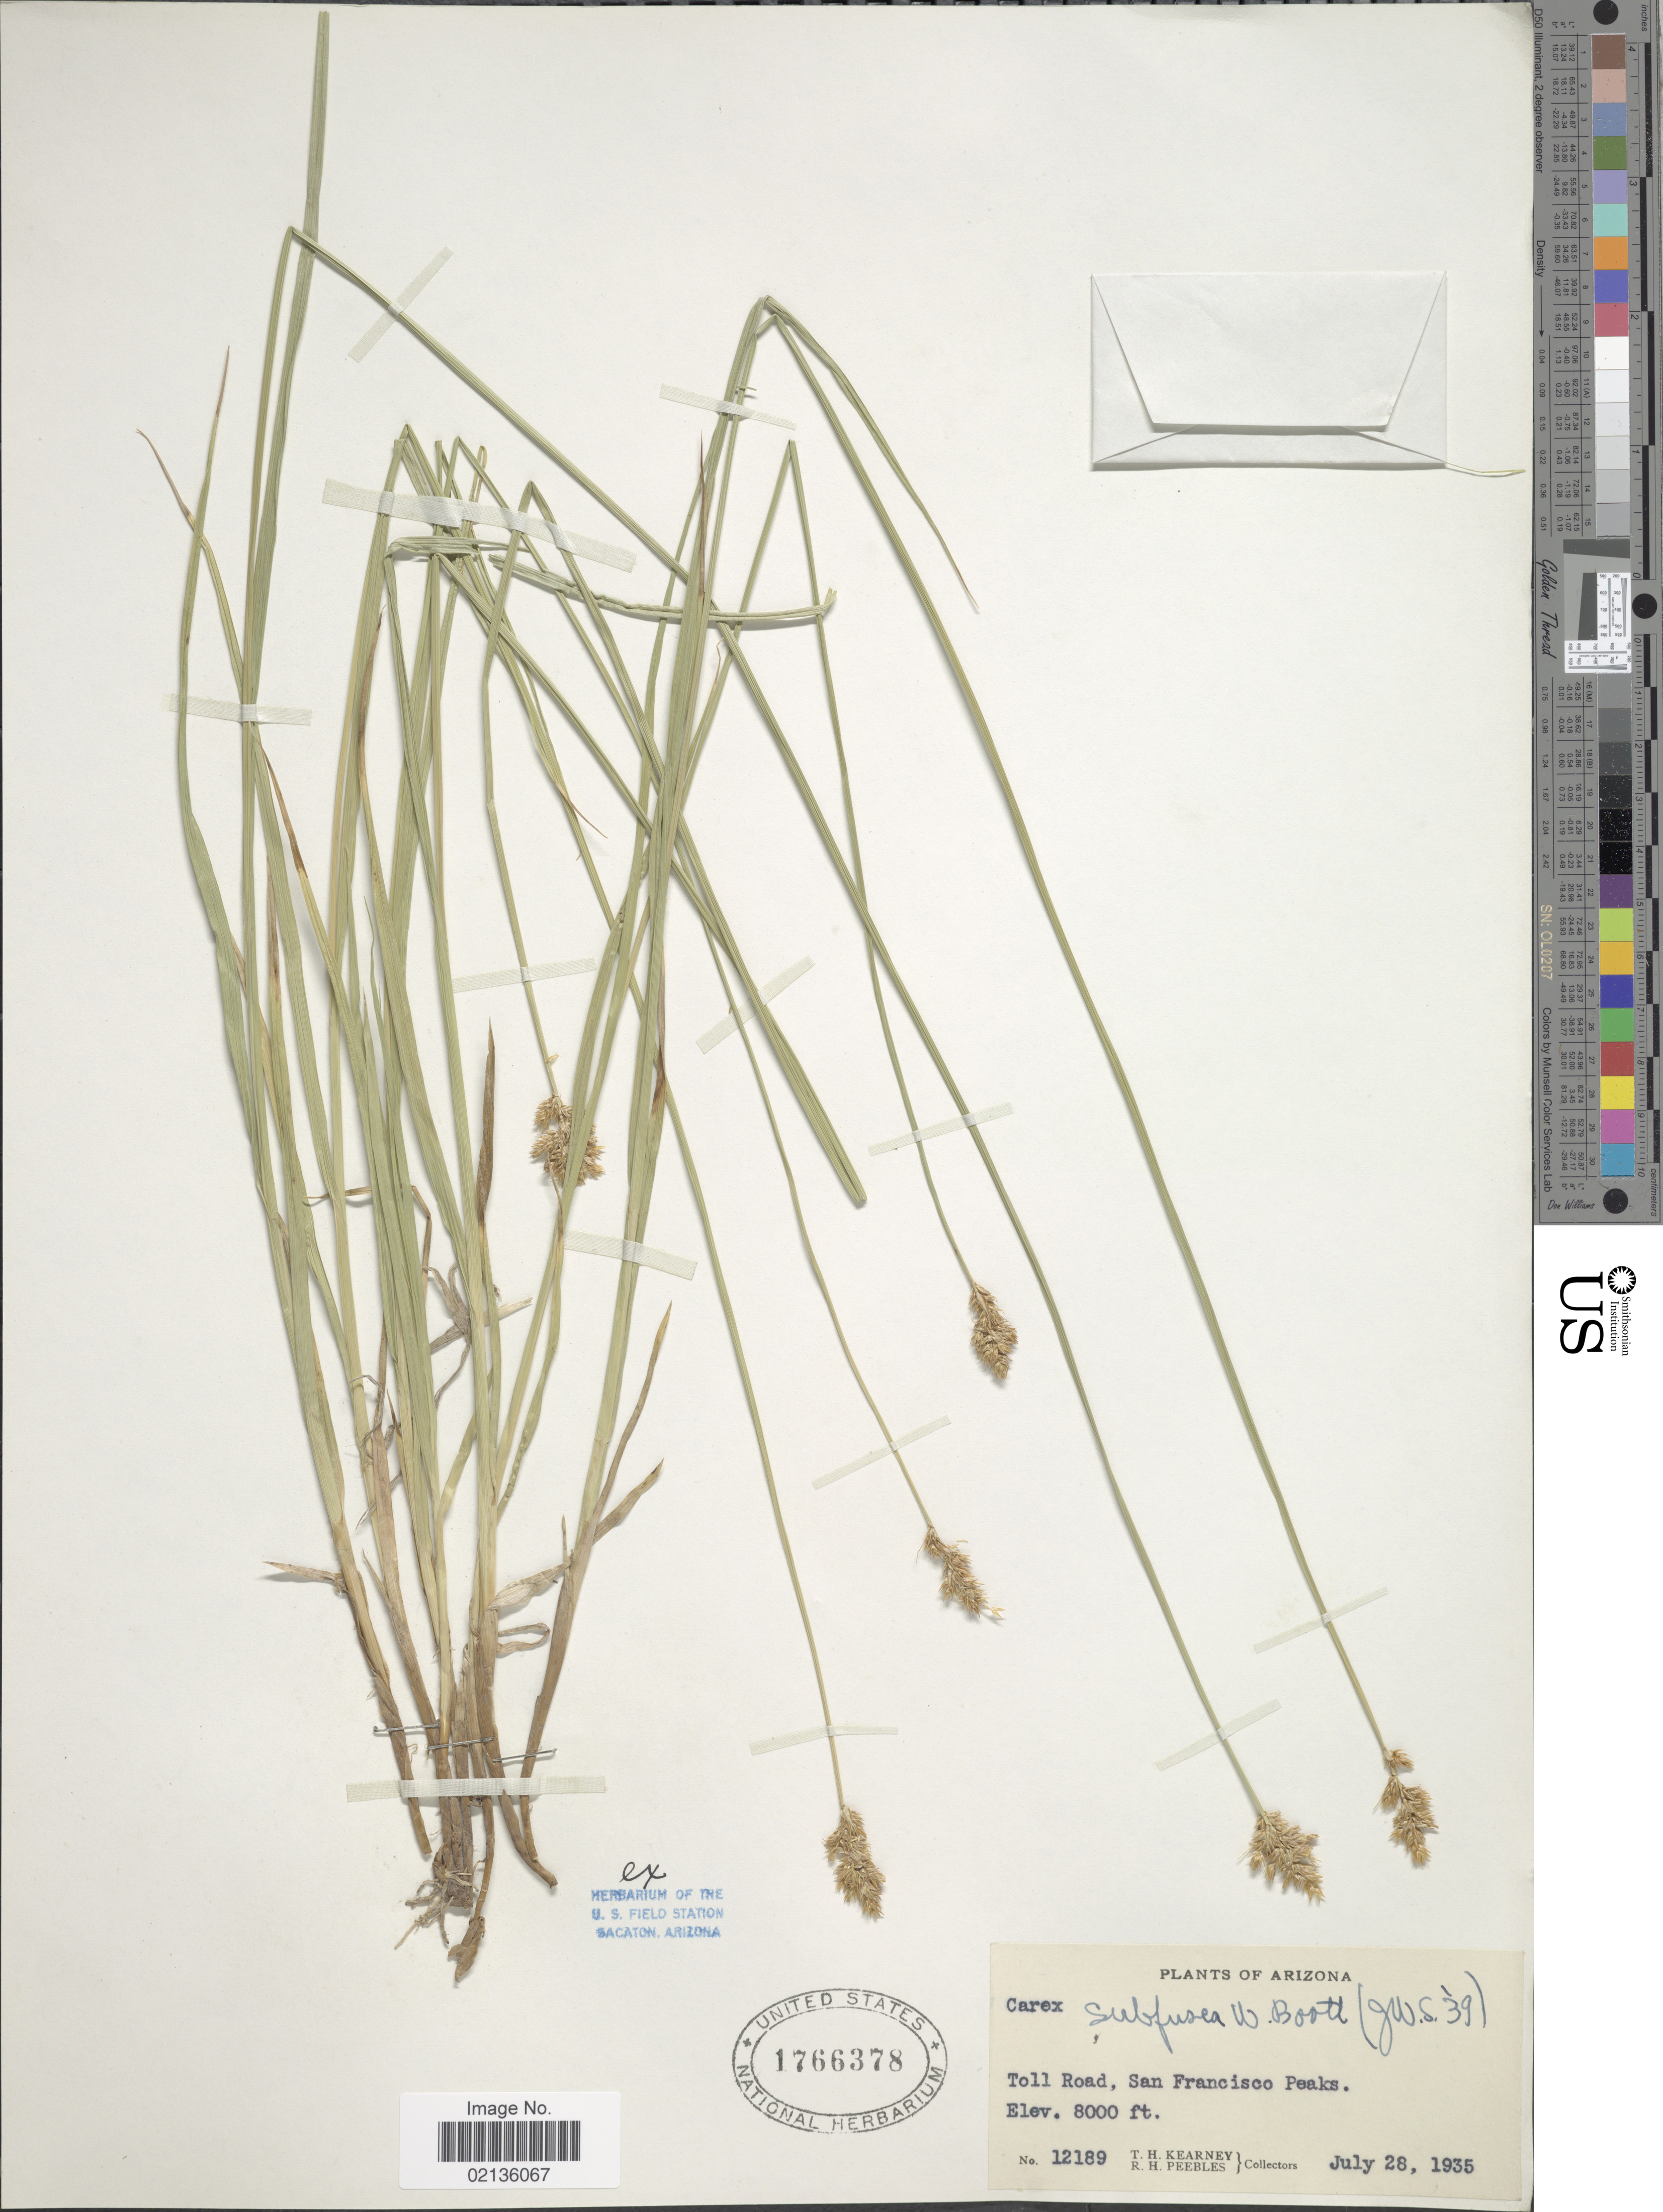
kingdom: Plantae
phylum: Tracheophyta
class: Liliopsida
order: Poales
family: Cyperaceae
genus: Carex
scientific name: Carex subfusca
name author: W. Boott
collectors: T. H. Kearney & R. H. Peebles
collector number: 12189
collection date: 1935-07-28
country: United States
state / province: Arizona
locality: Toll Road, San Francisco Peaks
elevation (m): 2438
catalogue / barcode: US 1766378